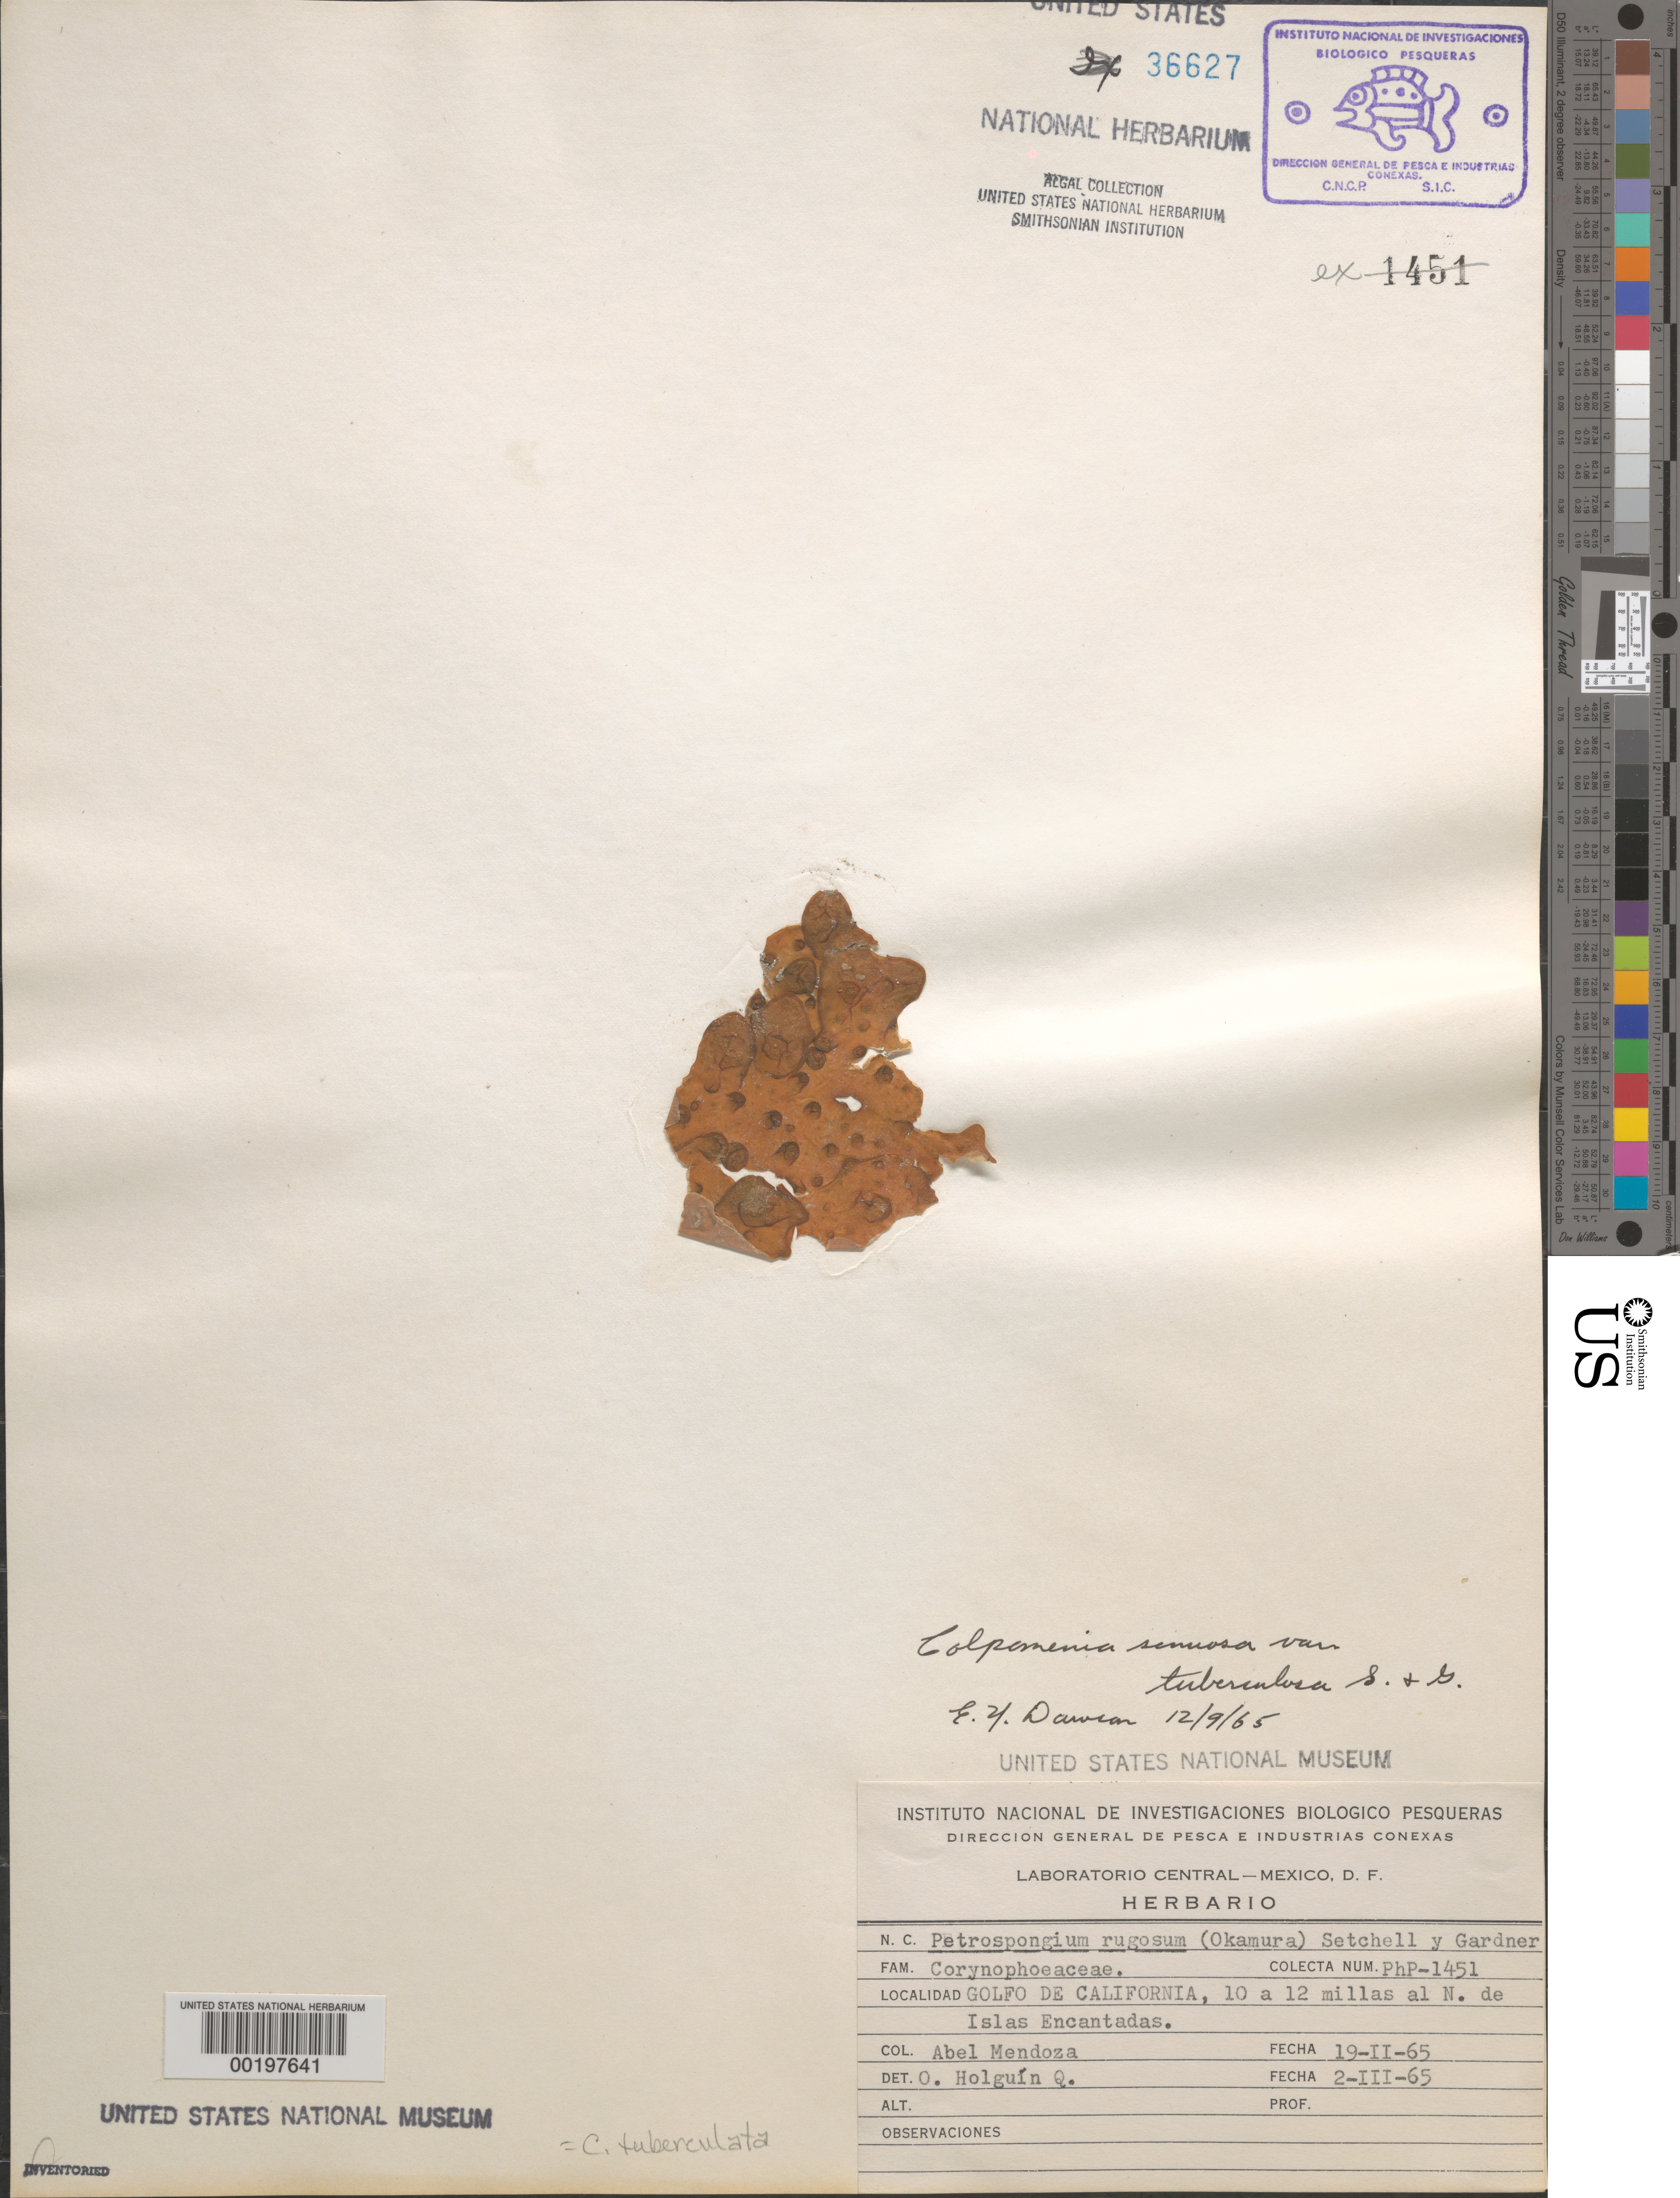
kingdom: Chromista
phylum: Ochrophyta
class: Phaeophyceae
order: Scytosiphonales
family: Scytosiphonaceae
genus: Colpomenia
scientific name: Colpomenia tuberculata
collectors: A. Mendoza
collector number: Php-1451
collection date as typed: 19 Feb 1965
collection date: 1965-02-19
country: Mexico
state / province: Baja California Norte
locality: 10 to 12 miles north of Islas Encantadas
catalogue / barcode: US 36627